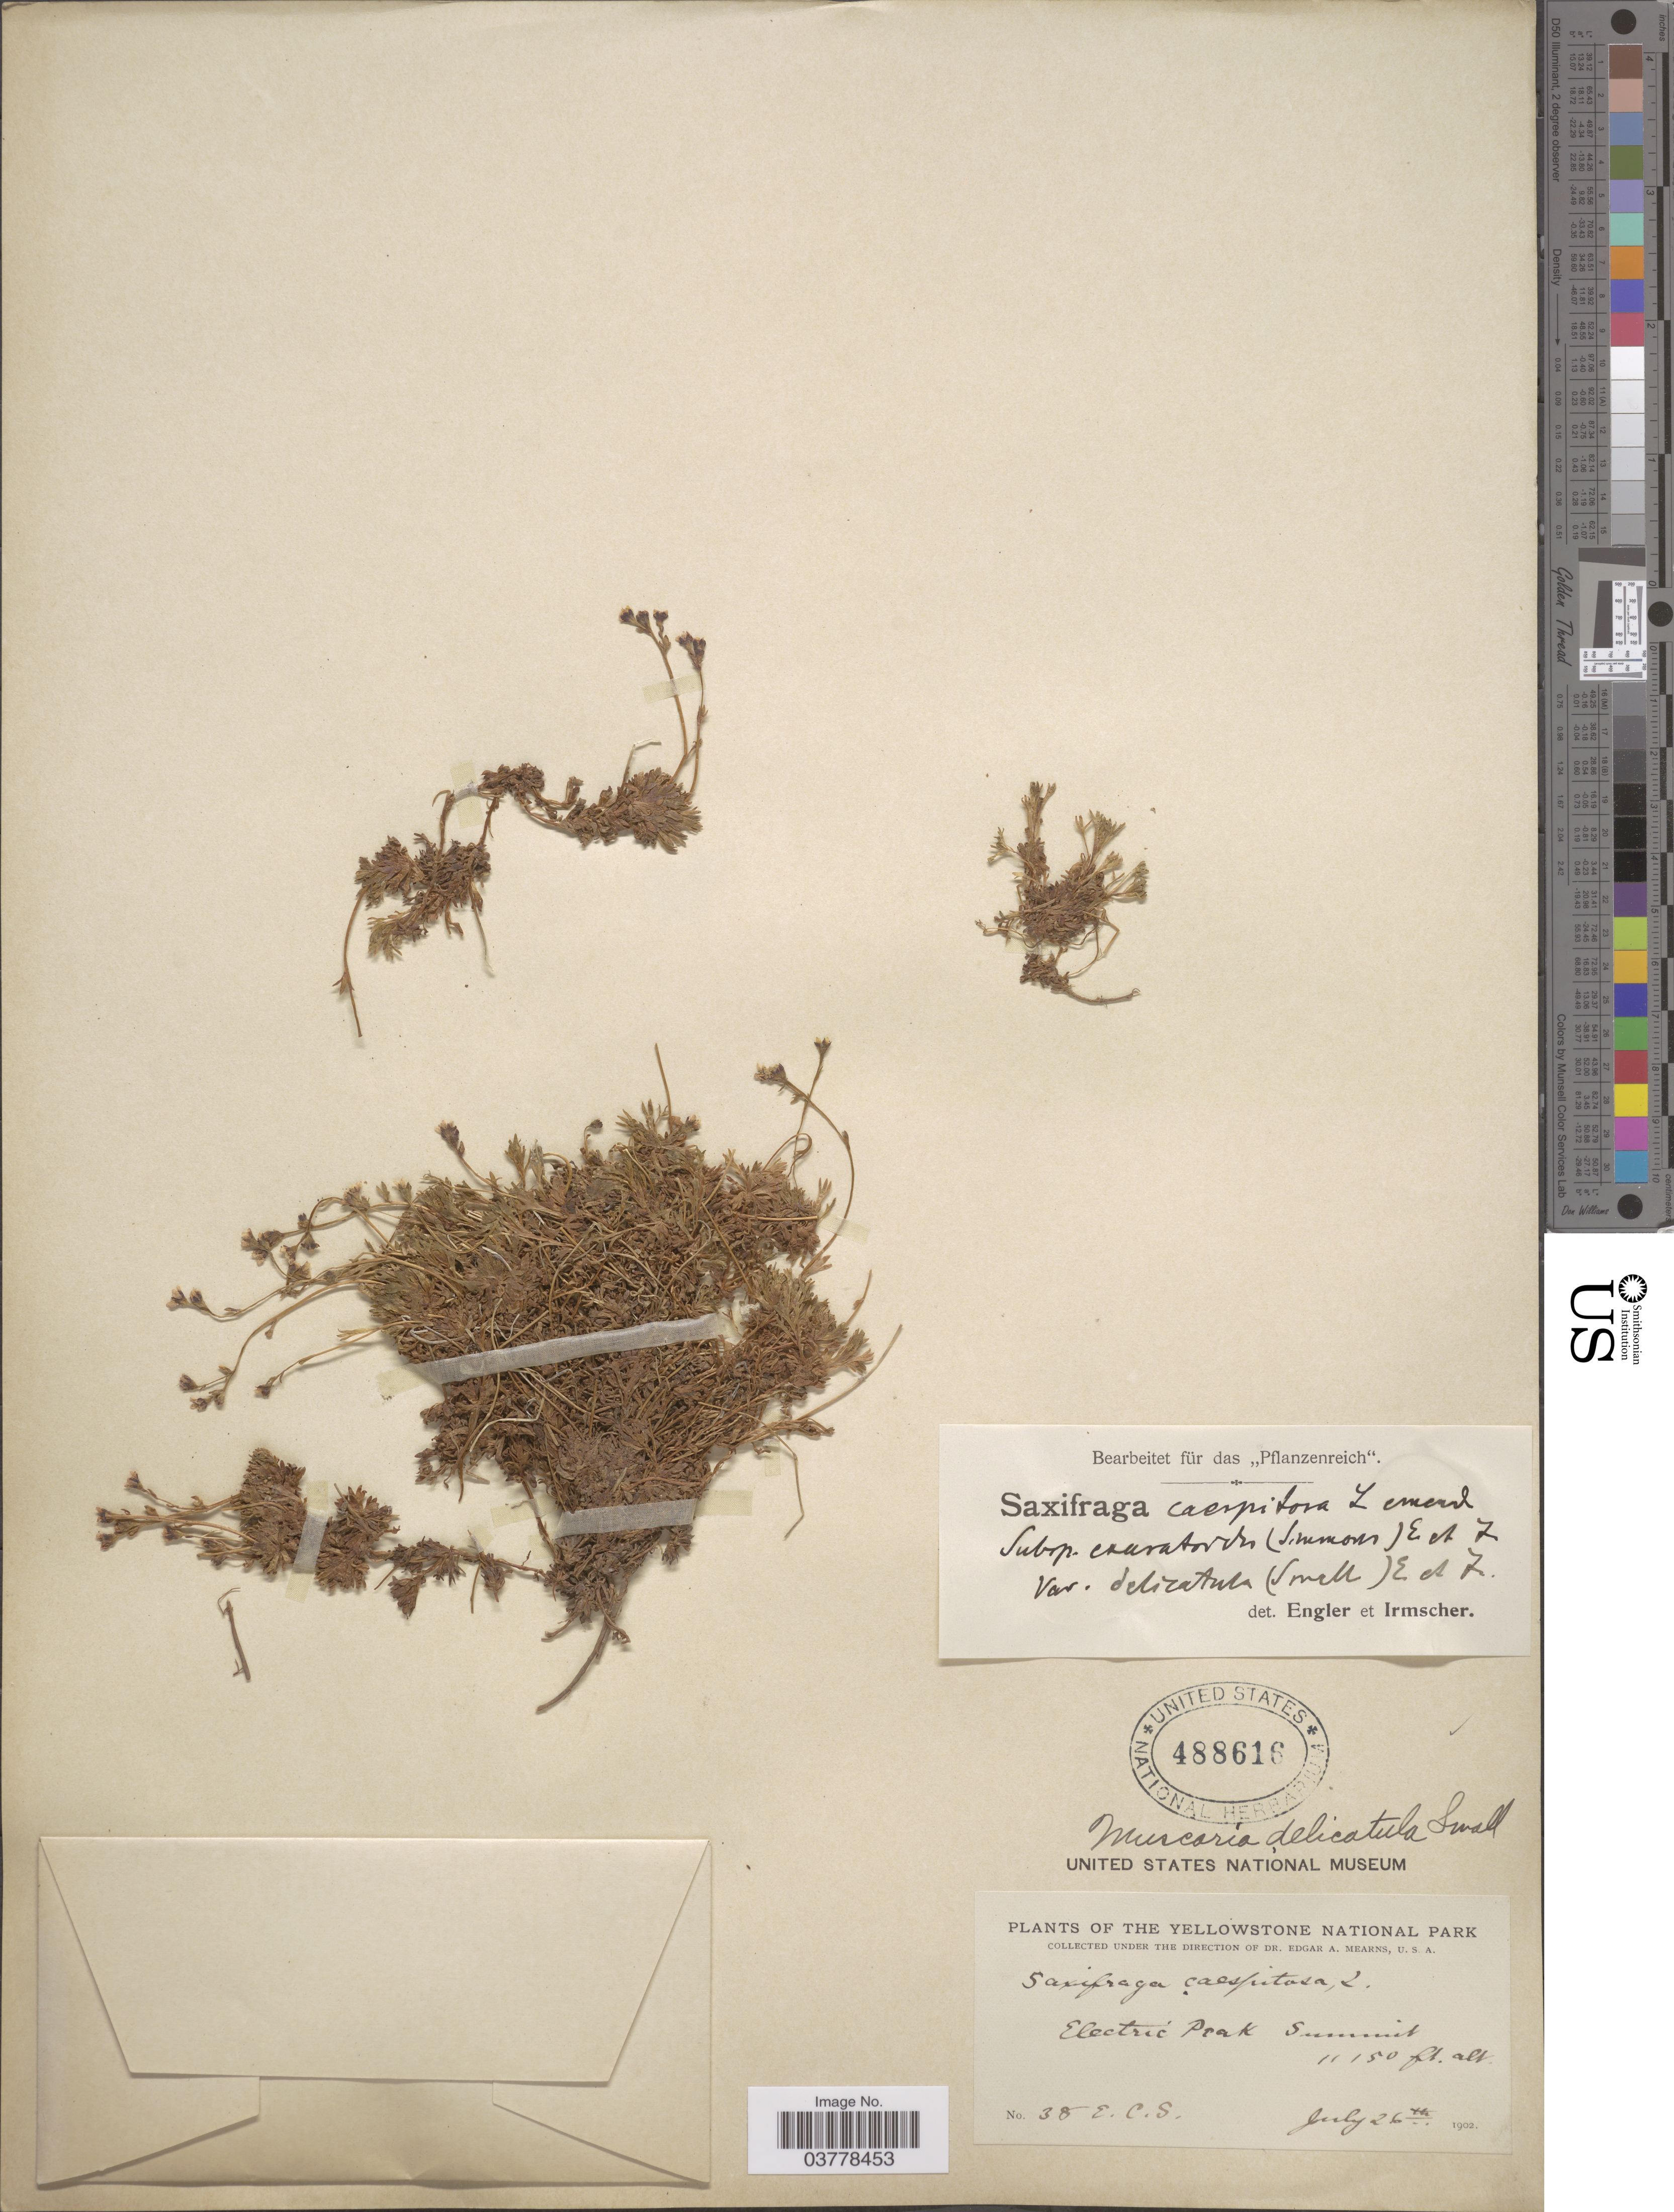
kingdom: Plantae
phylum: Tracheophyta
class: Magnoliopsida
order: Saxifragales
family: Saxifragaceae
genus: Saxifraga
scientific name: Saxifraga caespitosa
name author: L.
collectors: E. C. Smith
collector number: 38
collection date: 1902-07-26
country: United States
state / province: Montana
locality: The Yellowstone National Park. Electric Peak Summit.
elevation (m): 3399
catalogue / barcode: US 488616